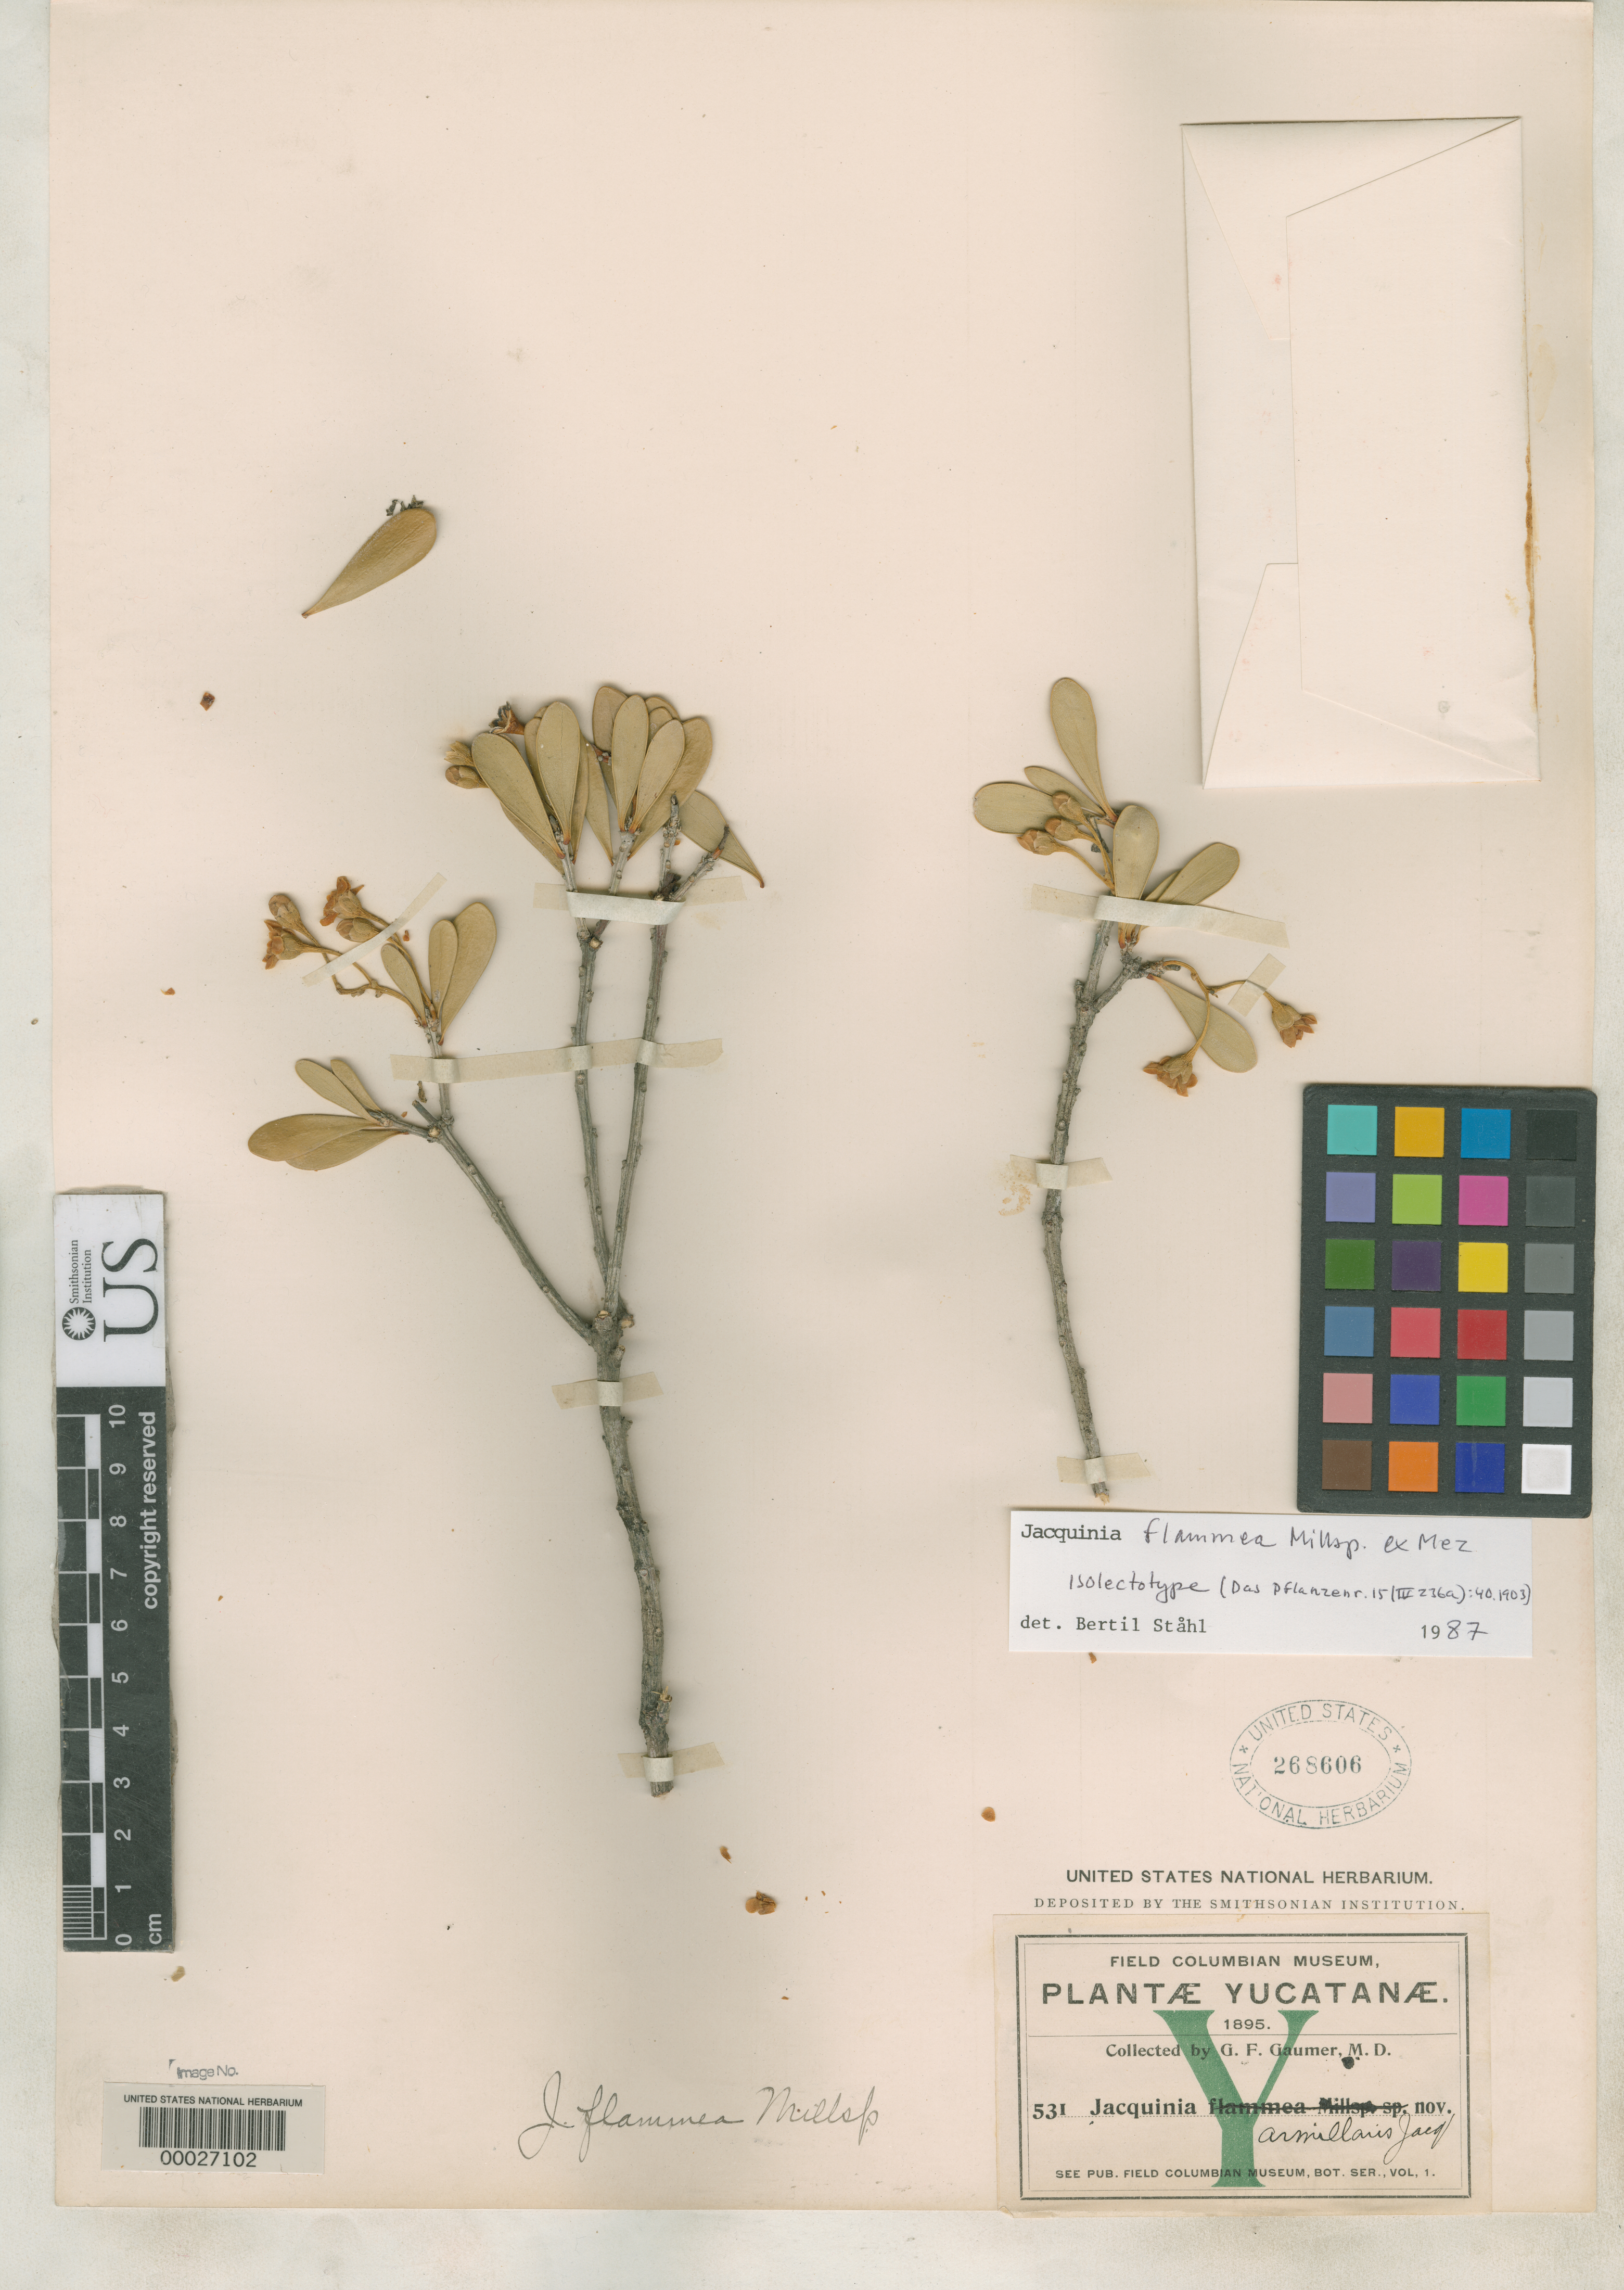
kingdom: Plantae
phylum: Tracheophyta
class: Magnoliopsida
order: Ericales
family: Primulaceae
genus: Jacquinia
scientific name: Jacquinia flammea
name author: Millsp. ex Mez in Engl.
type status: Isosyntype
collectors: G. F. Gaumer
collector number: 531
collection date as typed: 1895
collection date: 1895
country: Mexico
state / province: Yucatán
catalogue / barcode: US 268606